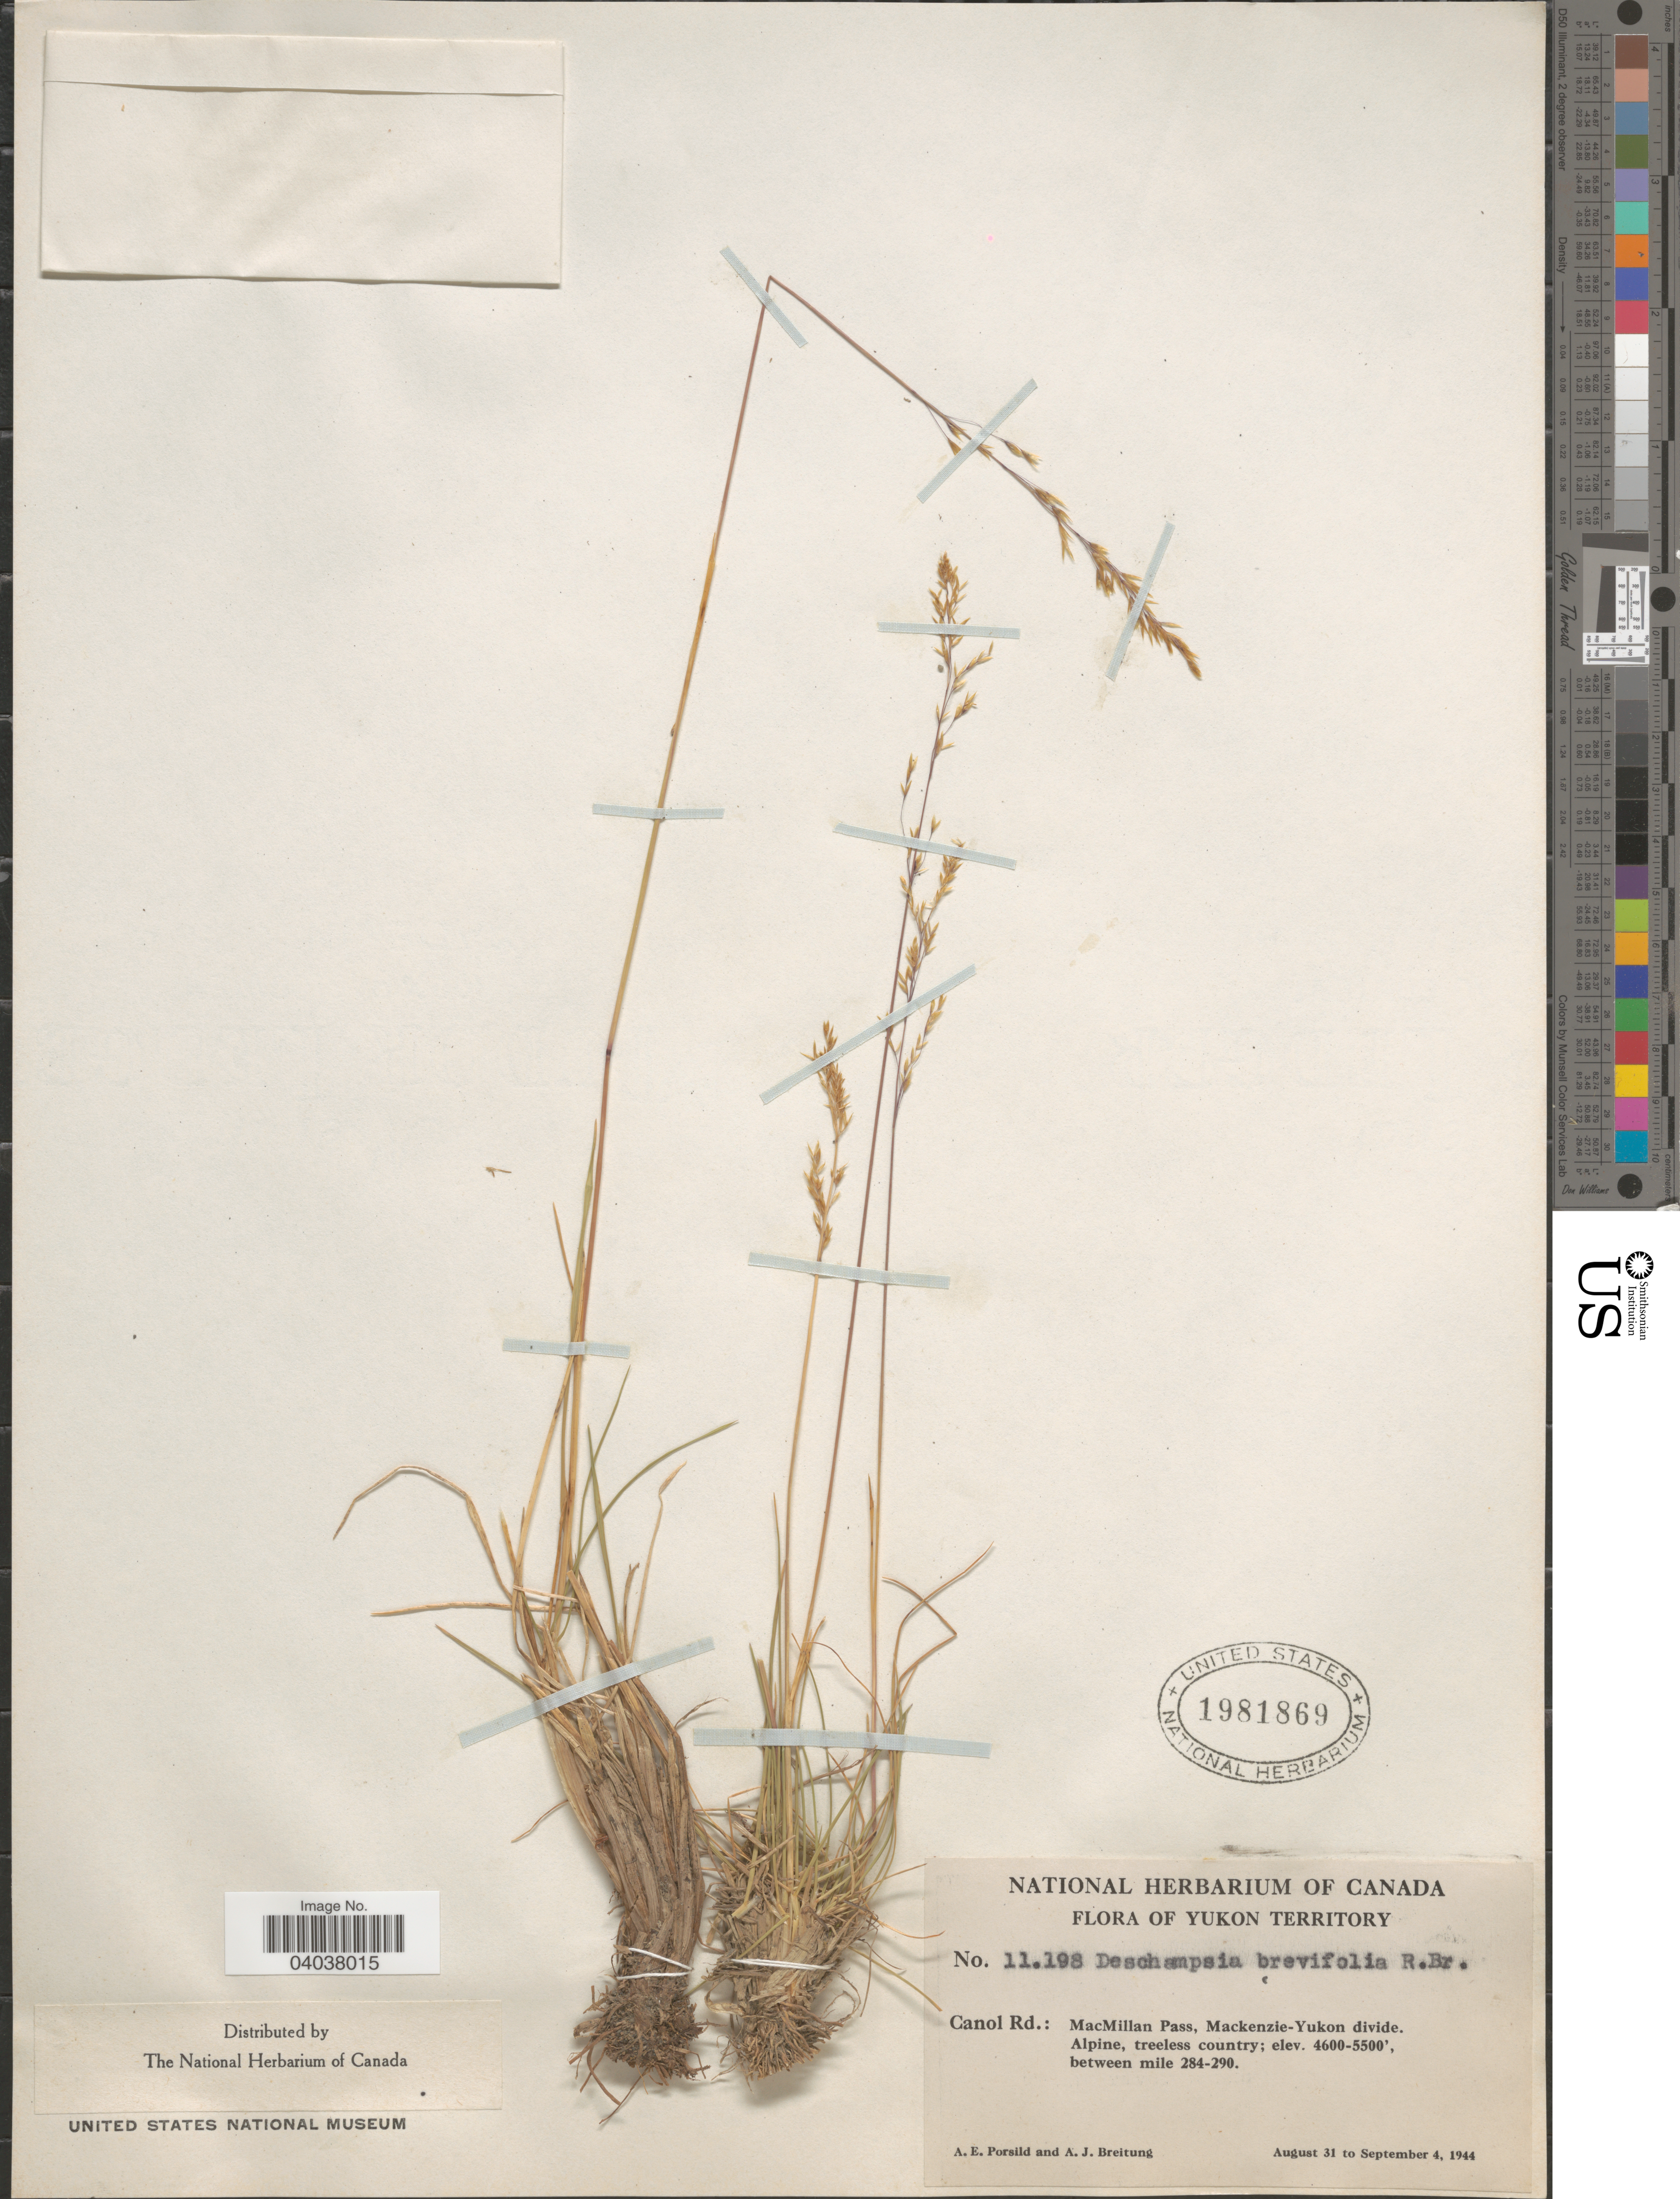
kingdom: Plantae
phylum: Tracheophyta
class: Liliopsida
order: Poales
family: Poaceae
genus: Deschampsia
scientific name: Deschampsia brevifolia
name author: R. Br. in Parry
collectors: A. E. Porsild & A. Breitung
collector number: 11198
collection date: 1944-08-31/1944-09-04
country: Canada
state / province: Yukon Territory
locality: Canol Rd.: MacMillan Pass, Mackenzie-Yukon divide. Between mile 284-290.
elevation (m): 1402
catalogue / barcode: US 1981869